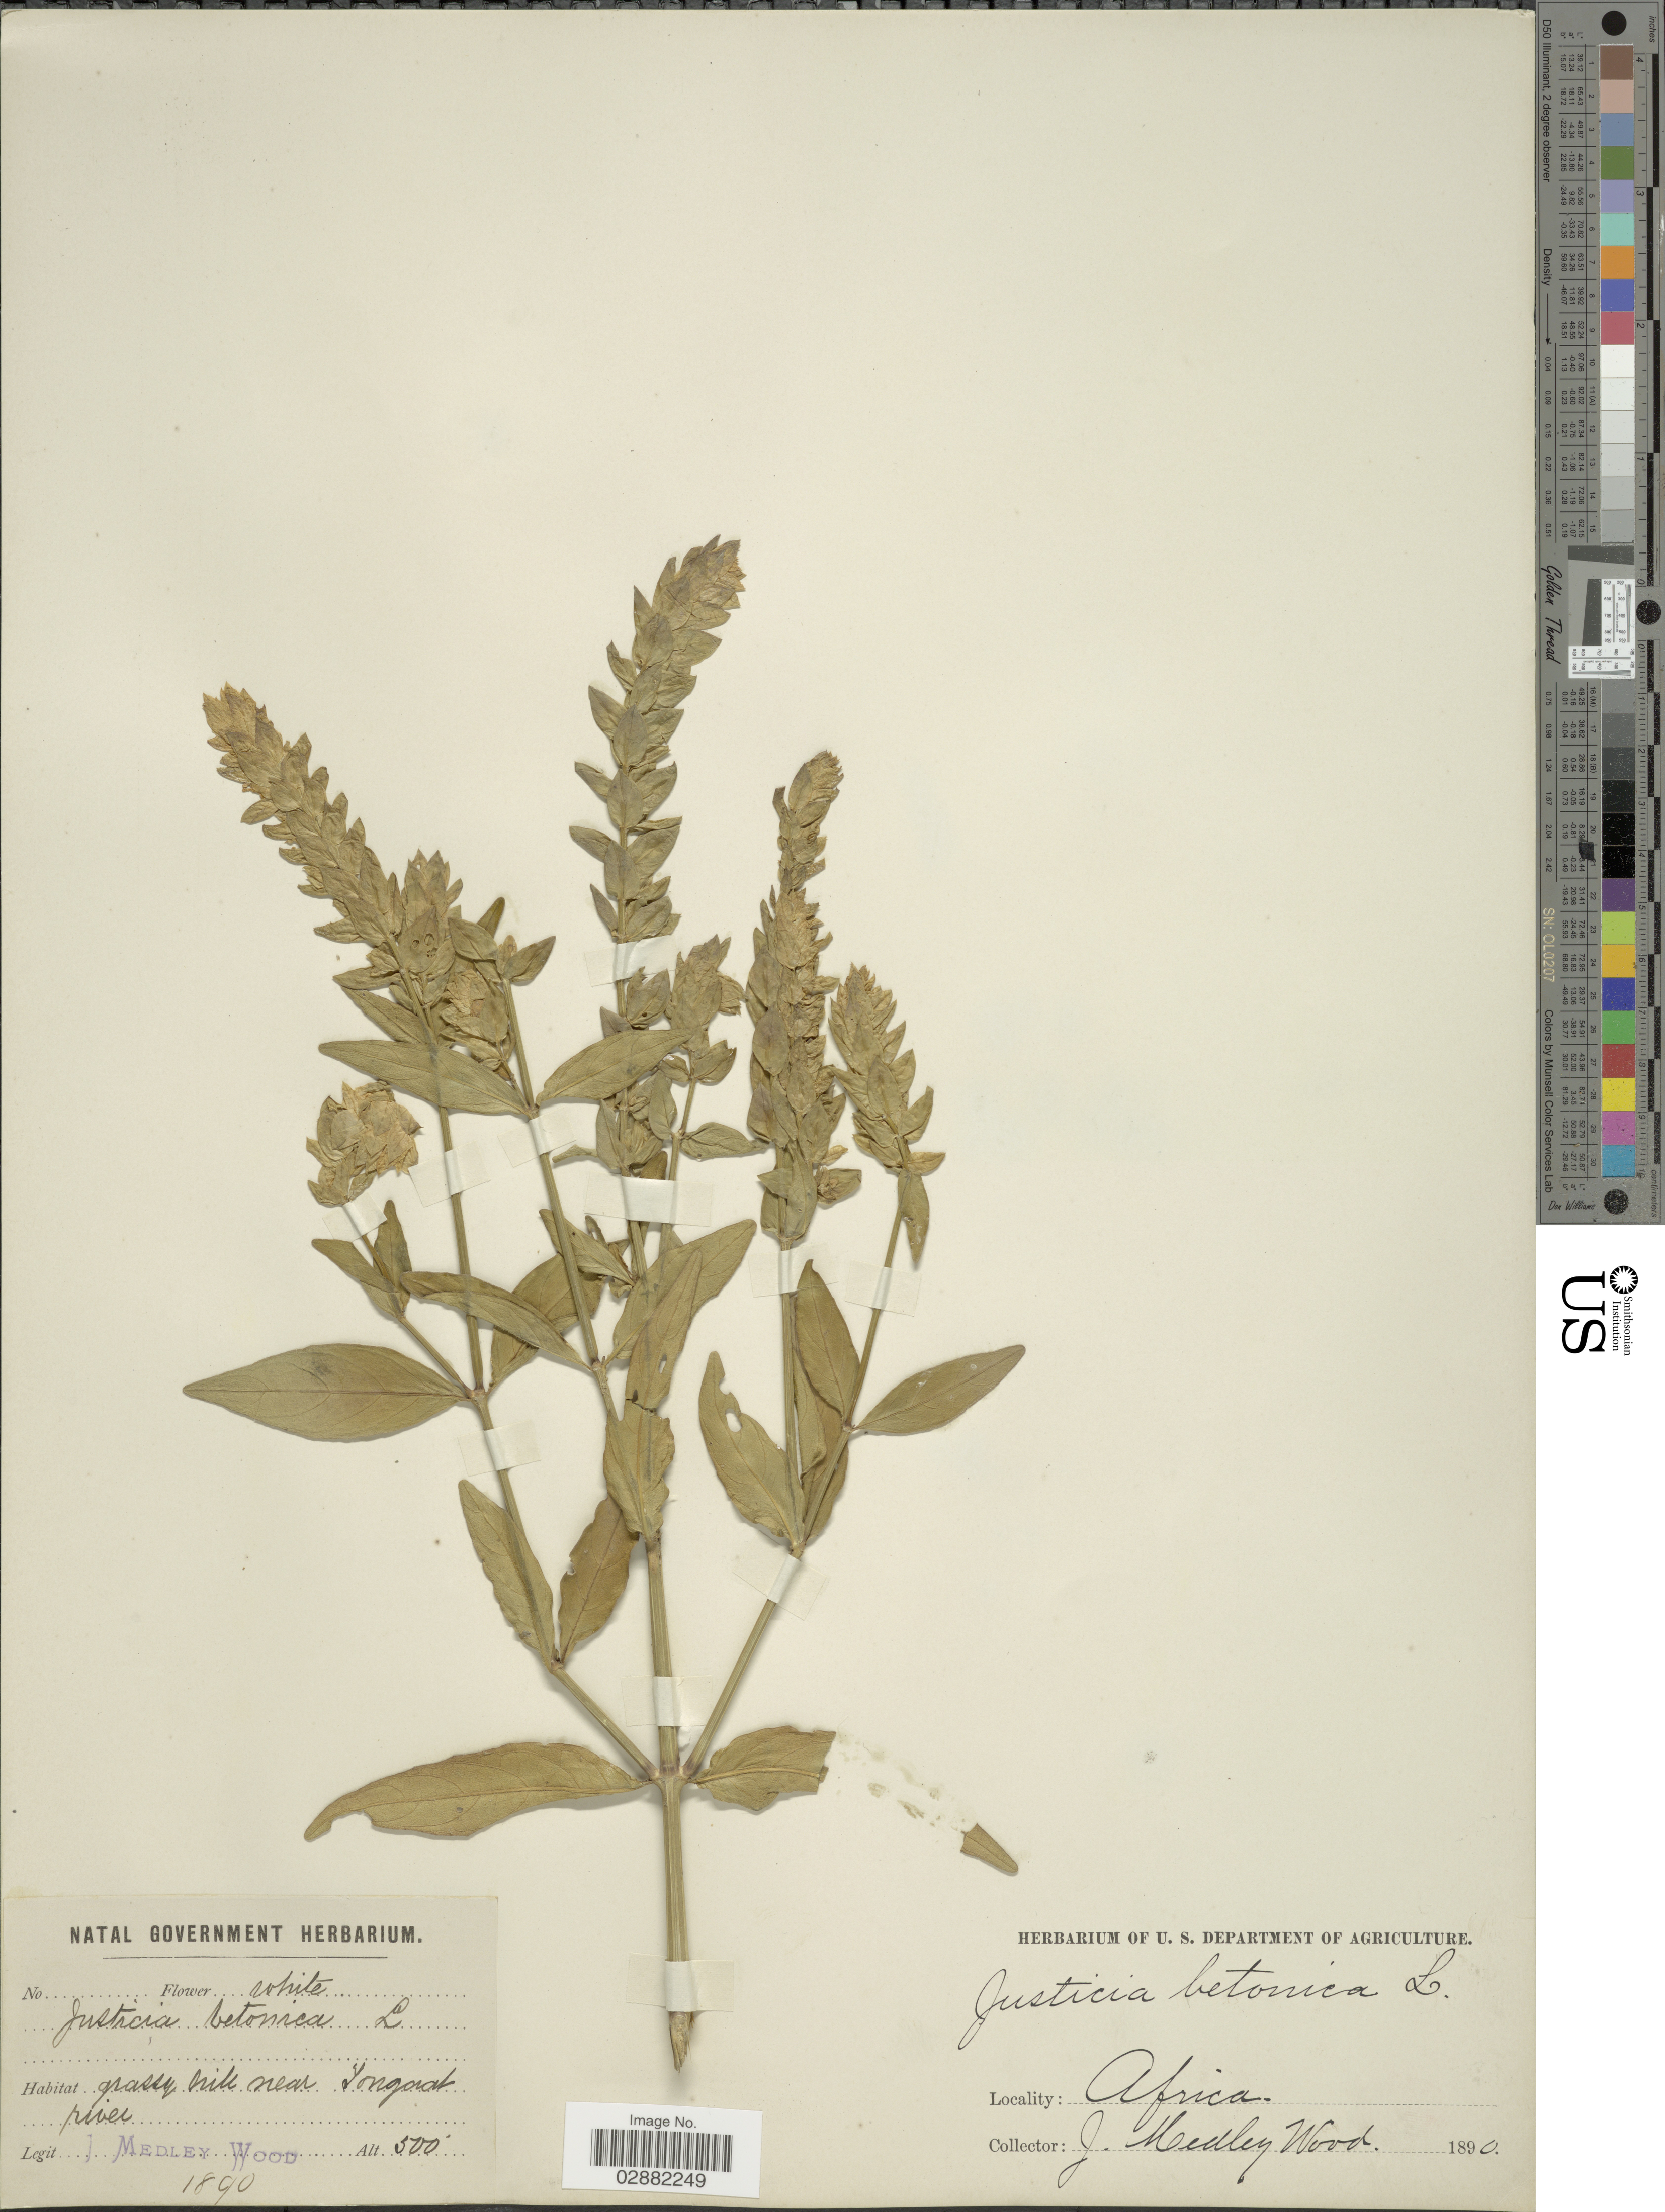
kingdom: Plantae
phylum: Tracheophyta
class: Magnoliopsida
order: Lamiales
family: Acanthaceae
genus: Justicia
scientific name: Justicia betonica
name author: L.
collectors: J. Medley Wood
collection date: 1890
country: South Africa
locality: Grassy hill near Tongaat river.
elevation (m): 152